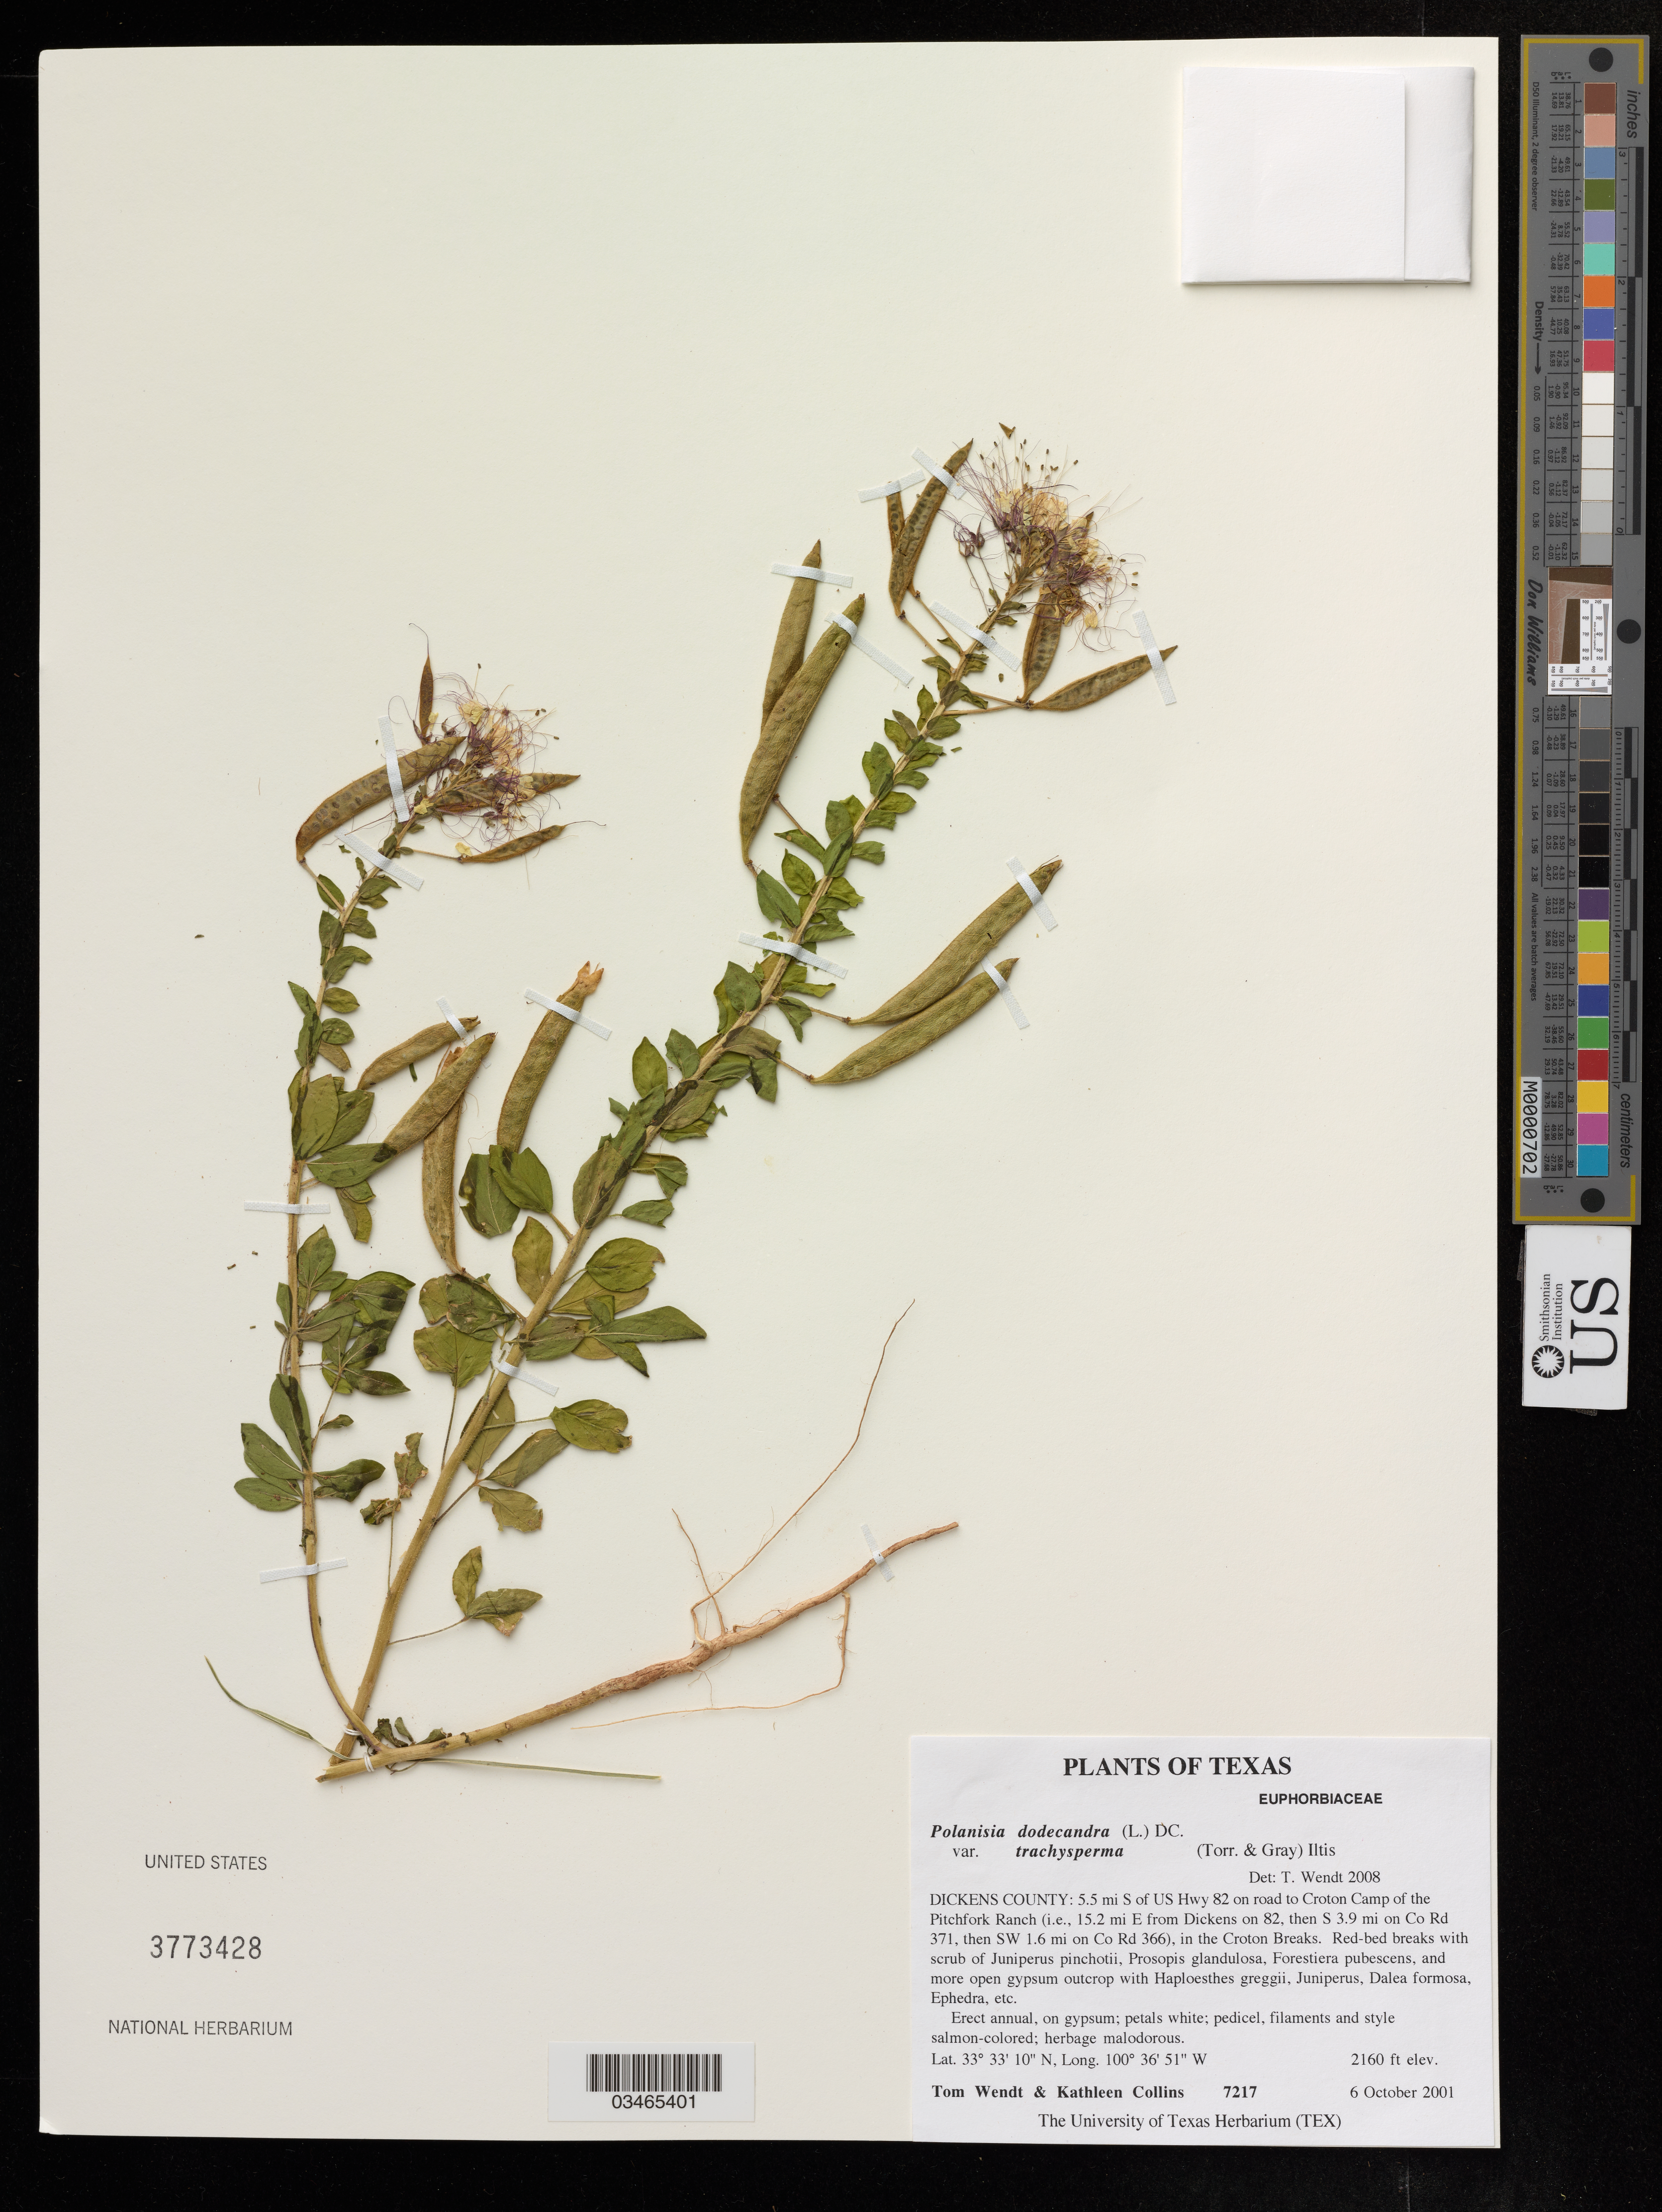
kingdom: Plantae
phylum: Tracheophyta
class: Magnoliopsida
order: Brassicales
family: Cleomaceae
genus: Polanisia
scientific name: Polanisia dodecandra subsp. trachysperma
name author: (Torr. & A. Gray) Iltis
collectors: T. Wendt & K. Collins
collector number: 7217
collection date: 2001-10-06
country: United States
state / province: Texas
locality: Dickens County: 5.5 mi S of US Hwy 82 on road to Croton Camp of the Pitchfork Ranch (i.e., 15.2 mi E from Dickens on 82, then S 3.9 mi on Co Rd 371, then SW 1.6 mi on Co Rd 366), in the Croton Breaks.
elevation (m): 658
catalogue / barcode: US 3773428